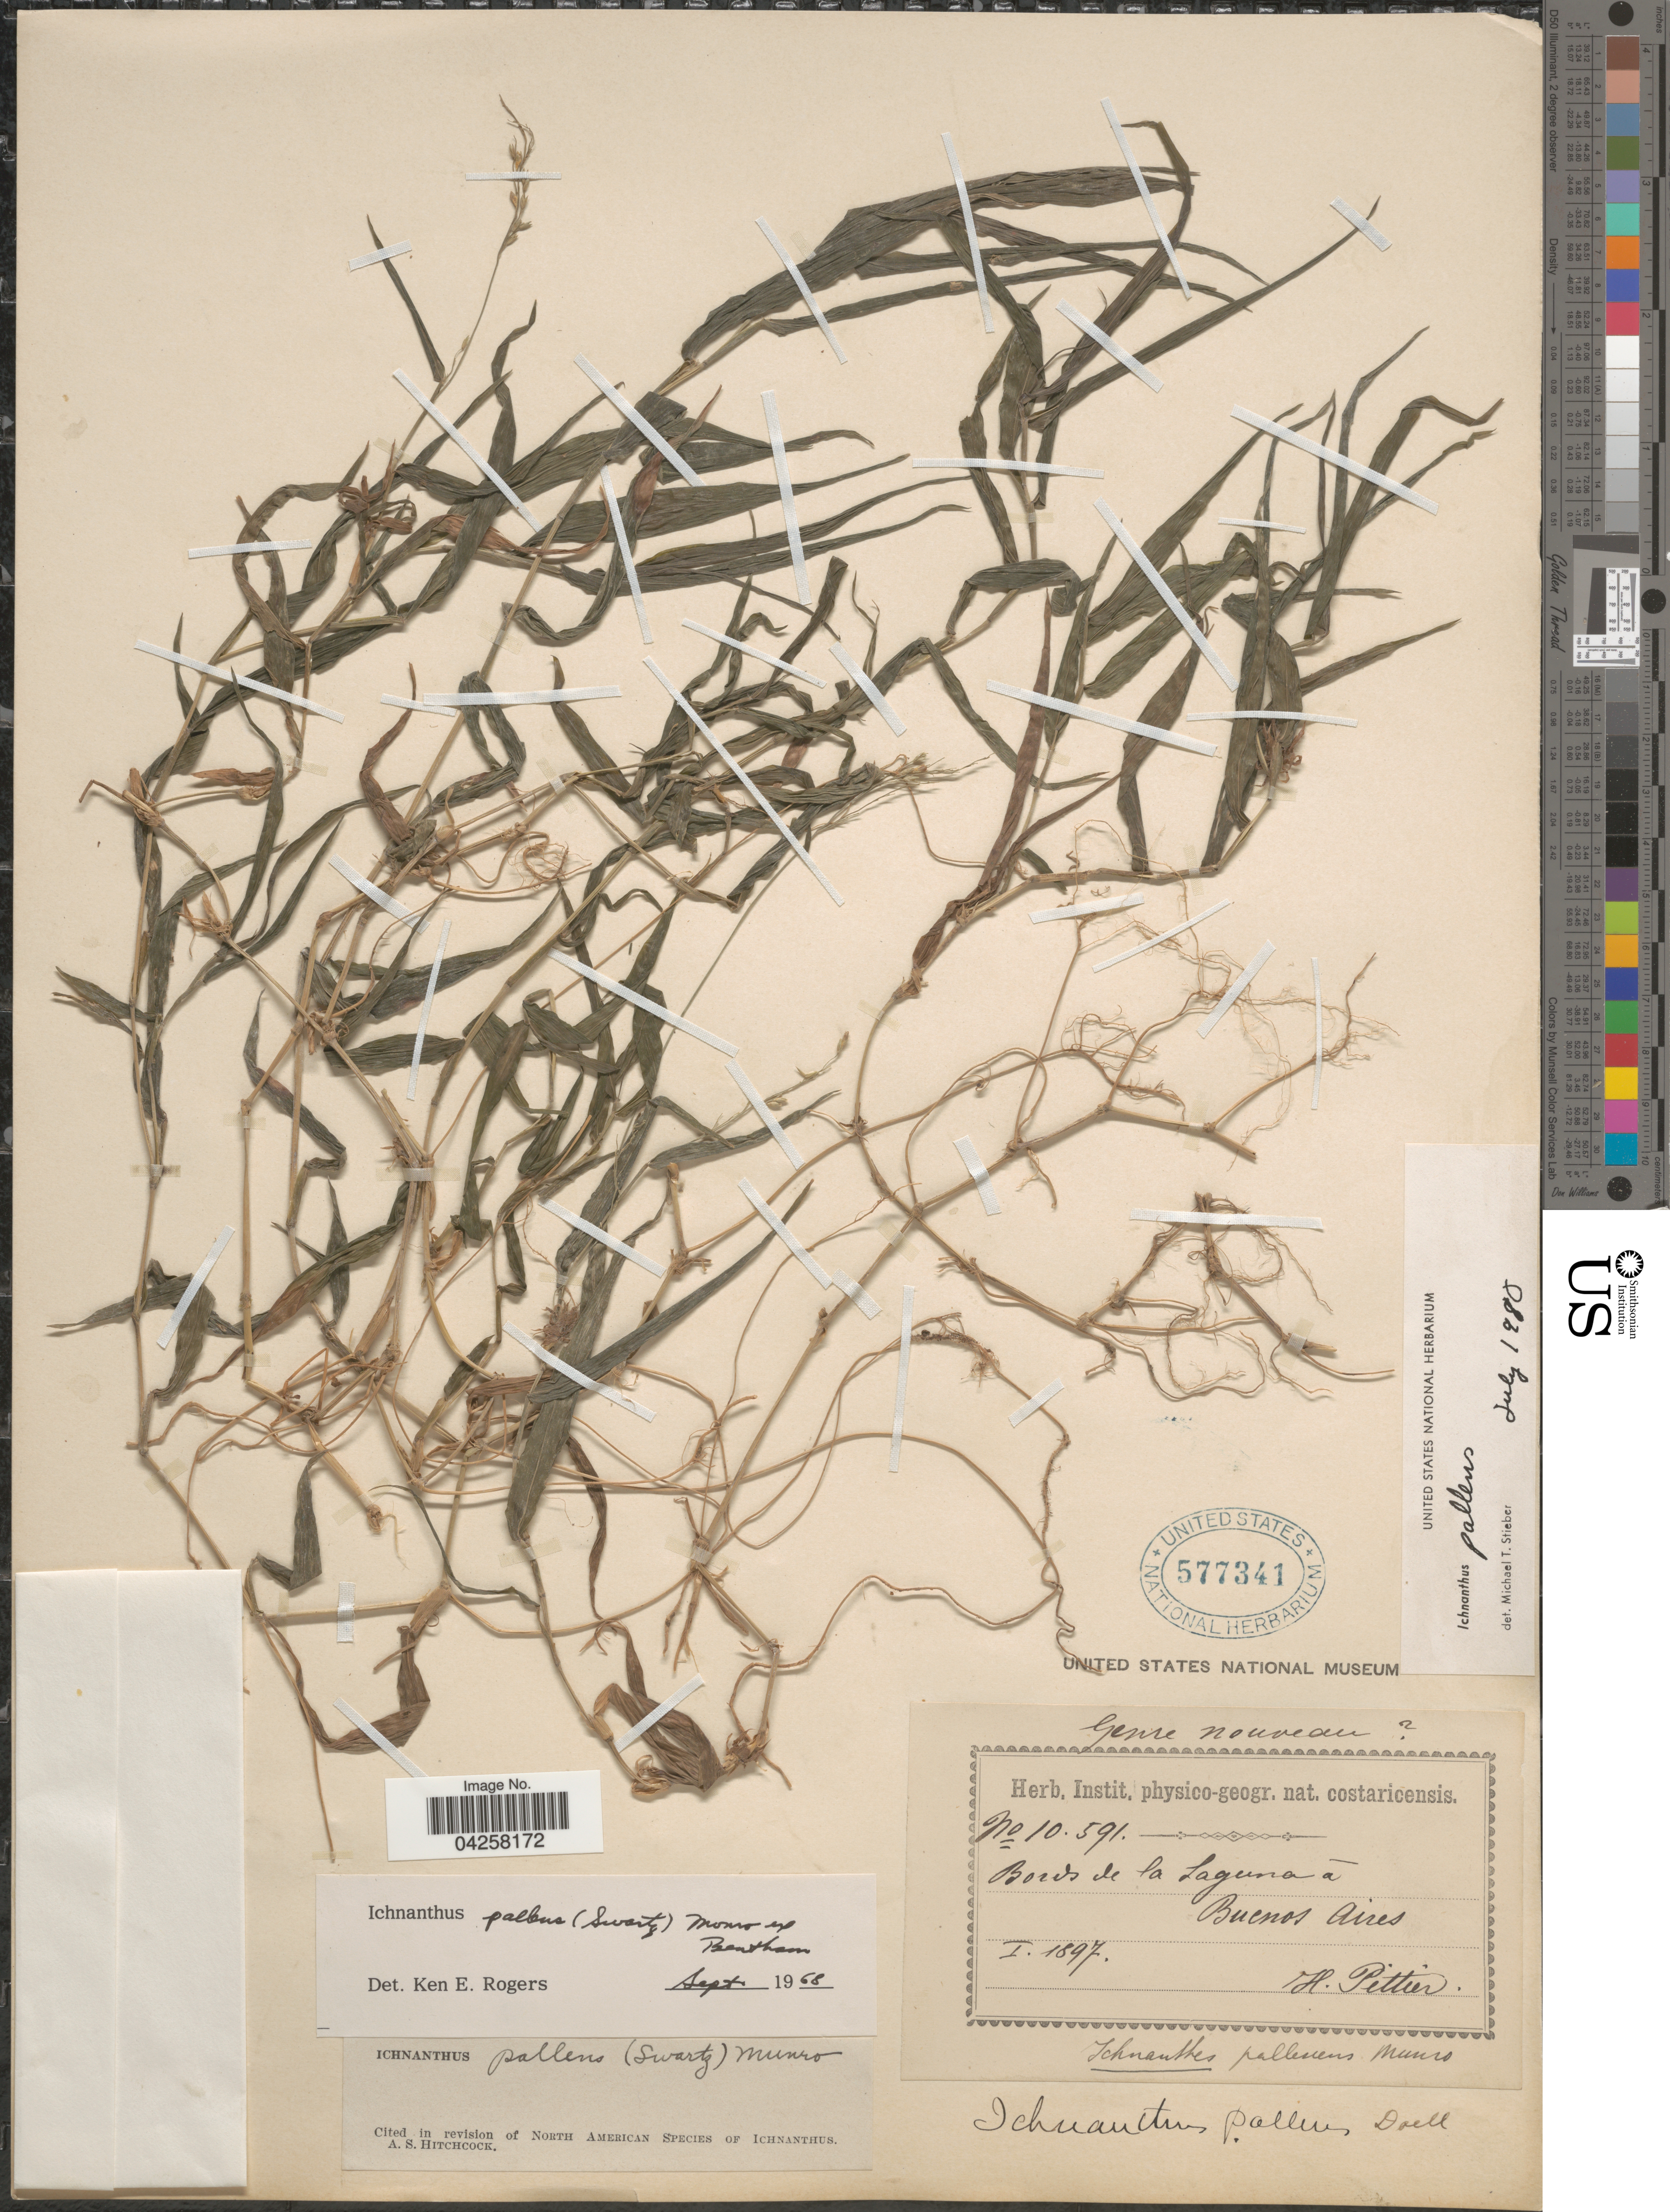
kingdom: Plantae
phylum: Tracheophyta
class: Liliopsida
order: Poales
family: Poaceae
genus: Ichnanthus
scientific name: Ichnanthus pallens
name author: (Sw.) Munro ex Benth.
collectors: H. F. Pittier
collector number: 10591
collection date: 1897-01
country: Costa Rica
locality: Bords de la Laguna à Buenos Aires.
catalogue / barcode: US 577341